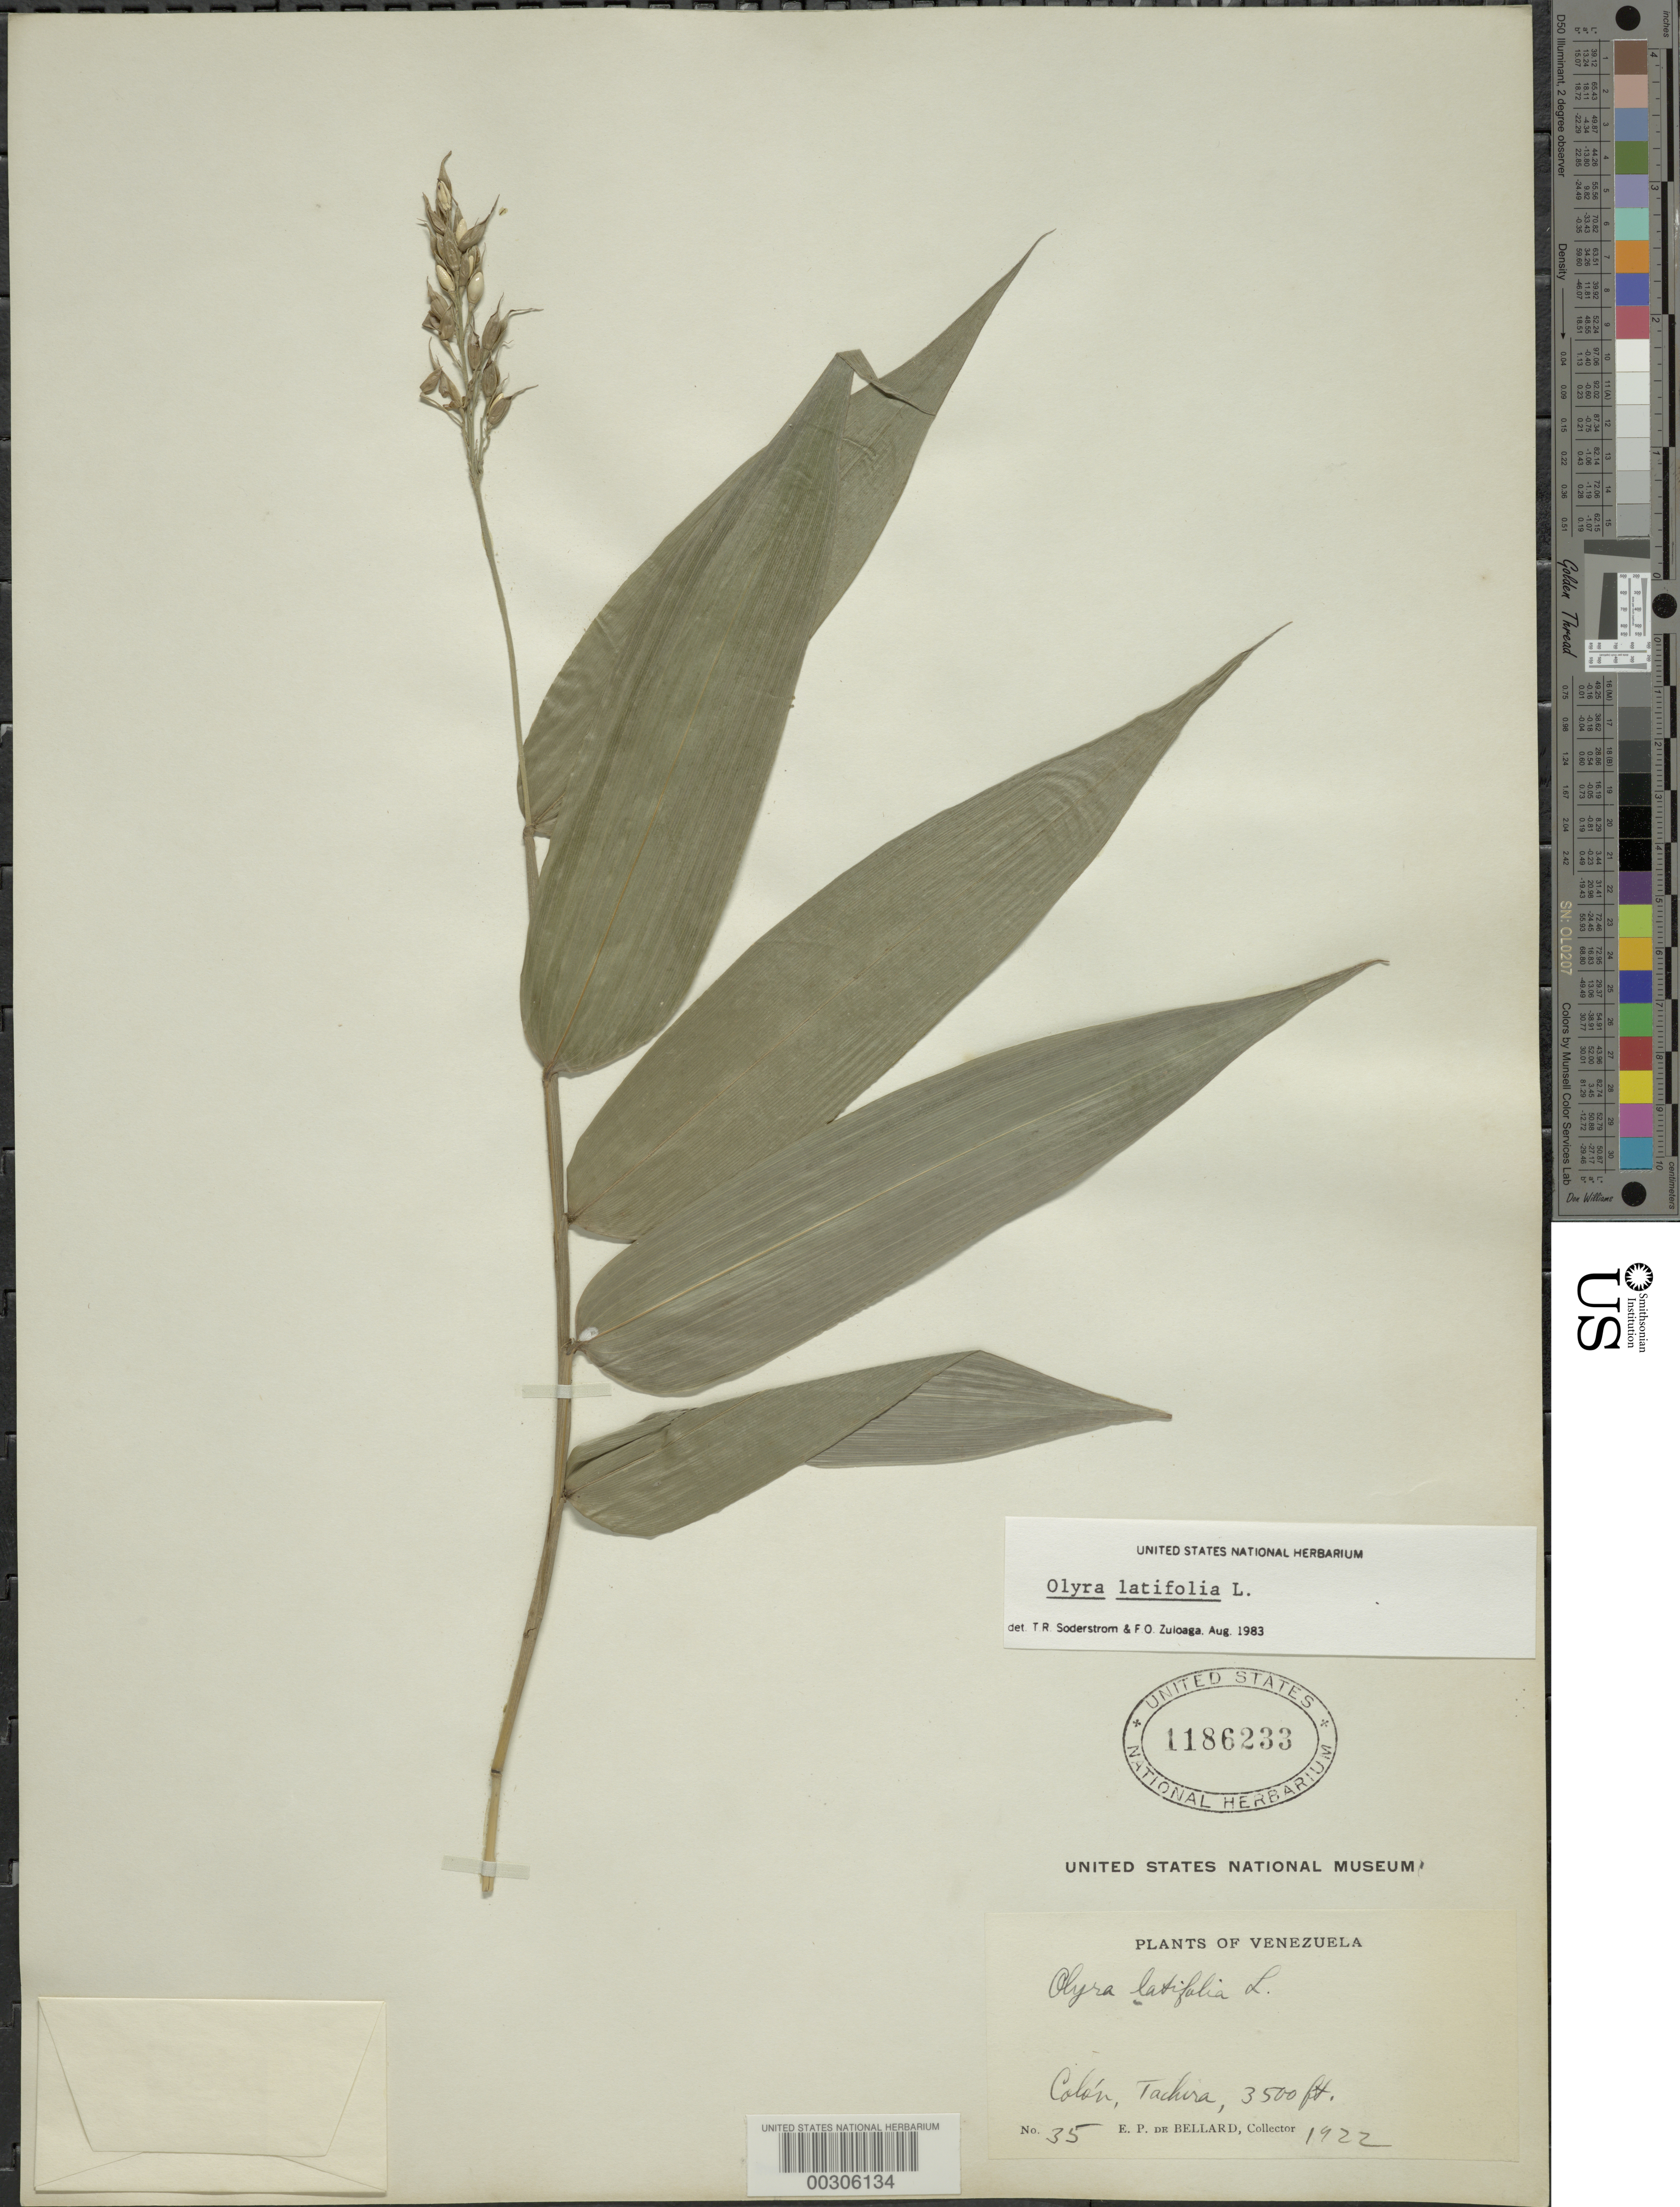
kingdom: Plantae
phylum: Tracheophyta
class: Liliopsida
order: Poales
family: Poaceae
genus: Olyra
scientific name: Olyra latifolia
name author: L.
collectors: E. De Bellard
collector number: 35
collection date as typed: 1922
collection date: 1922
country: Venezuela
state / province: Tachira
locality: Colon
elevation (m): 1068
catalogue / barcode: US 1186233